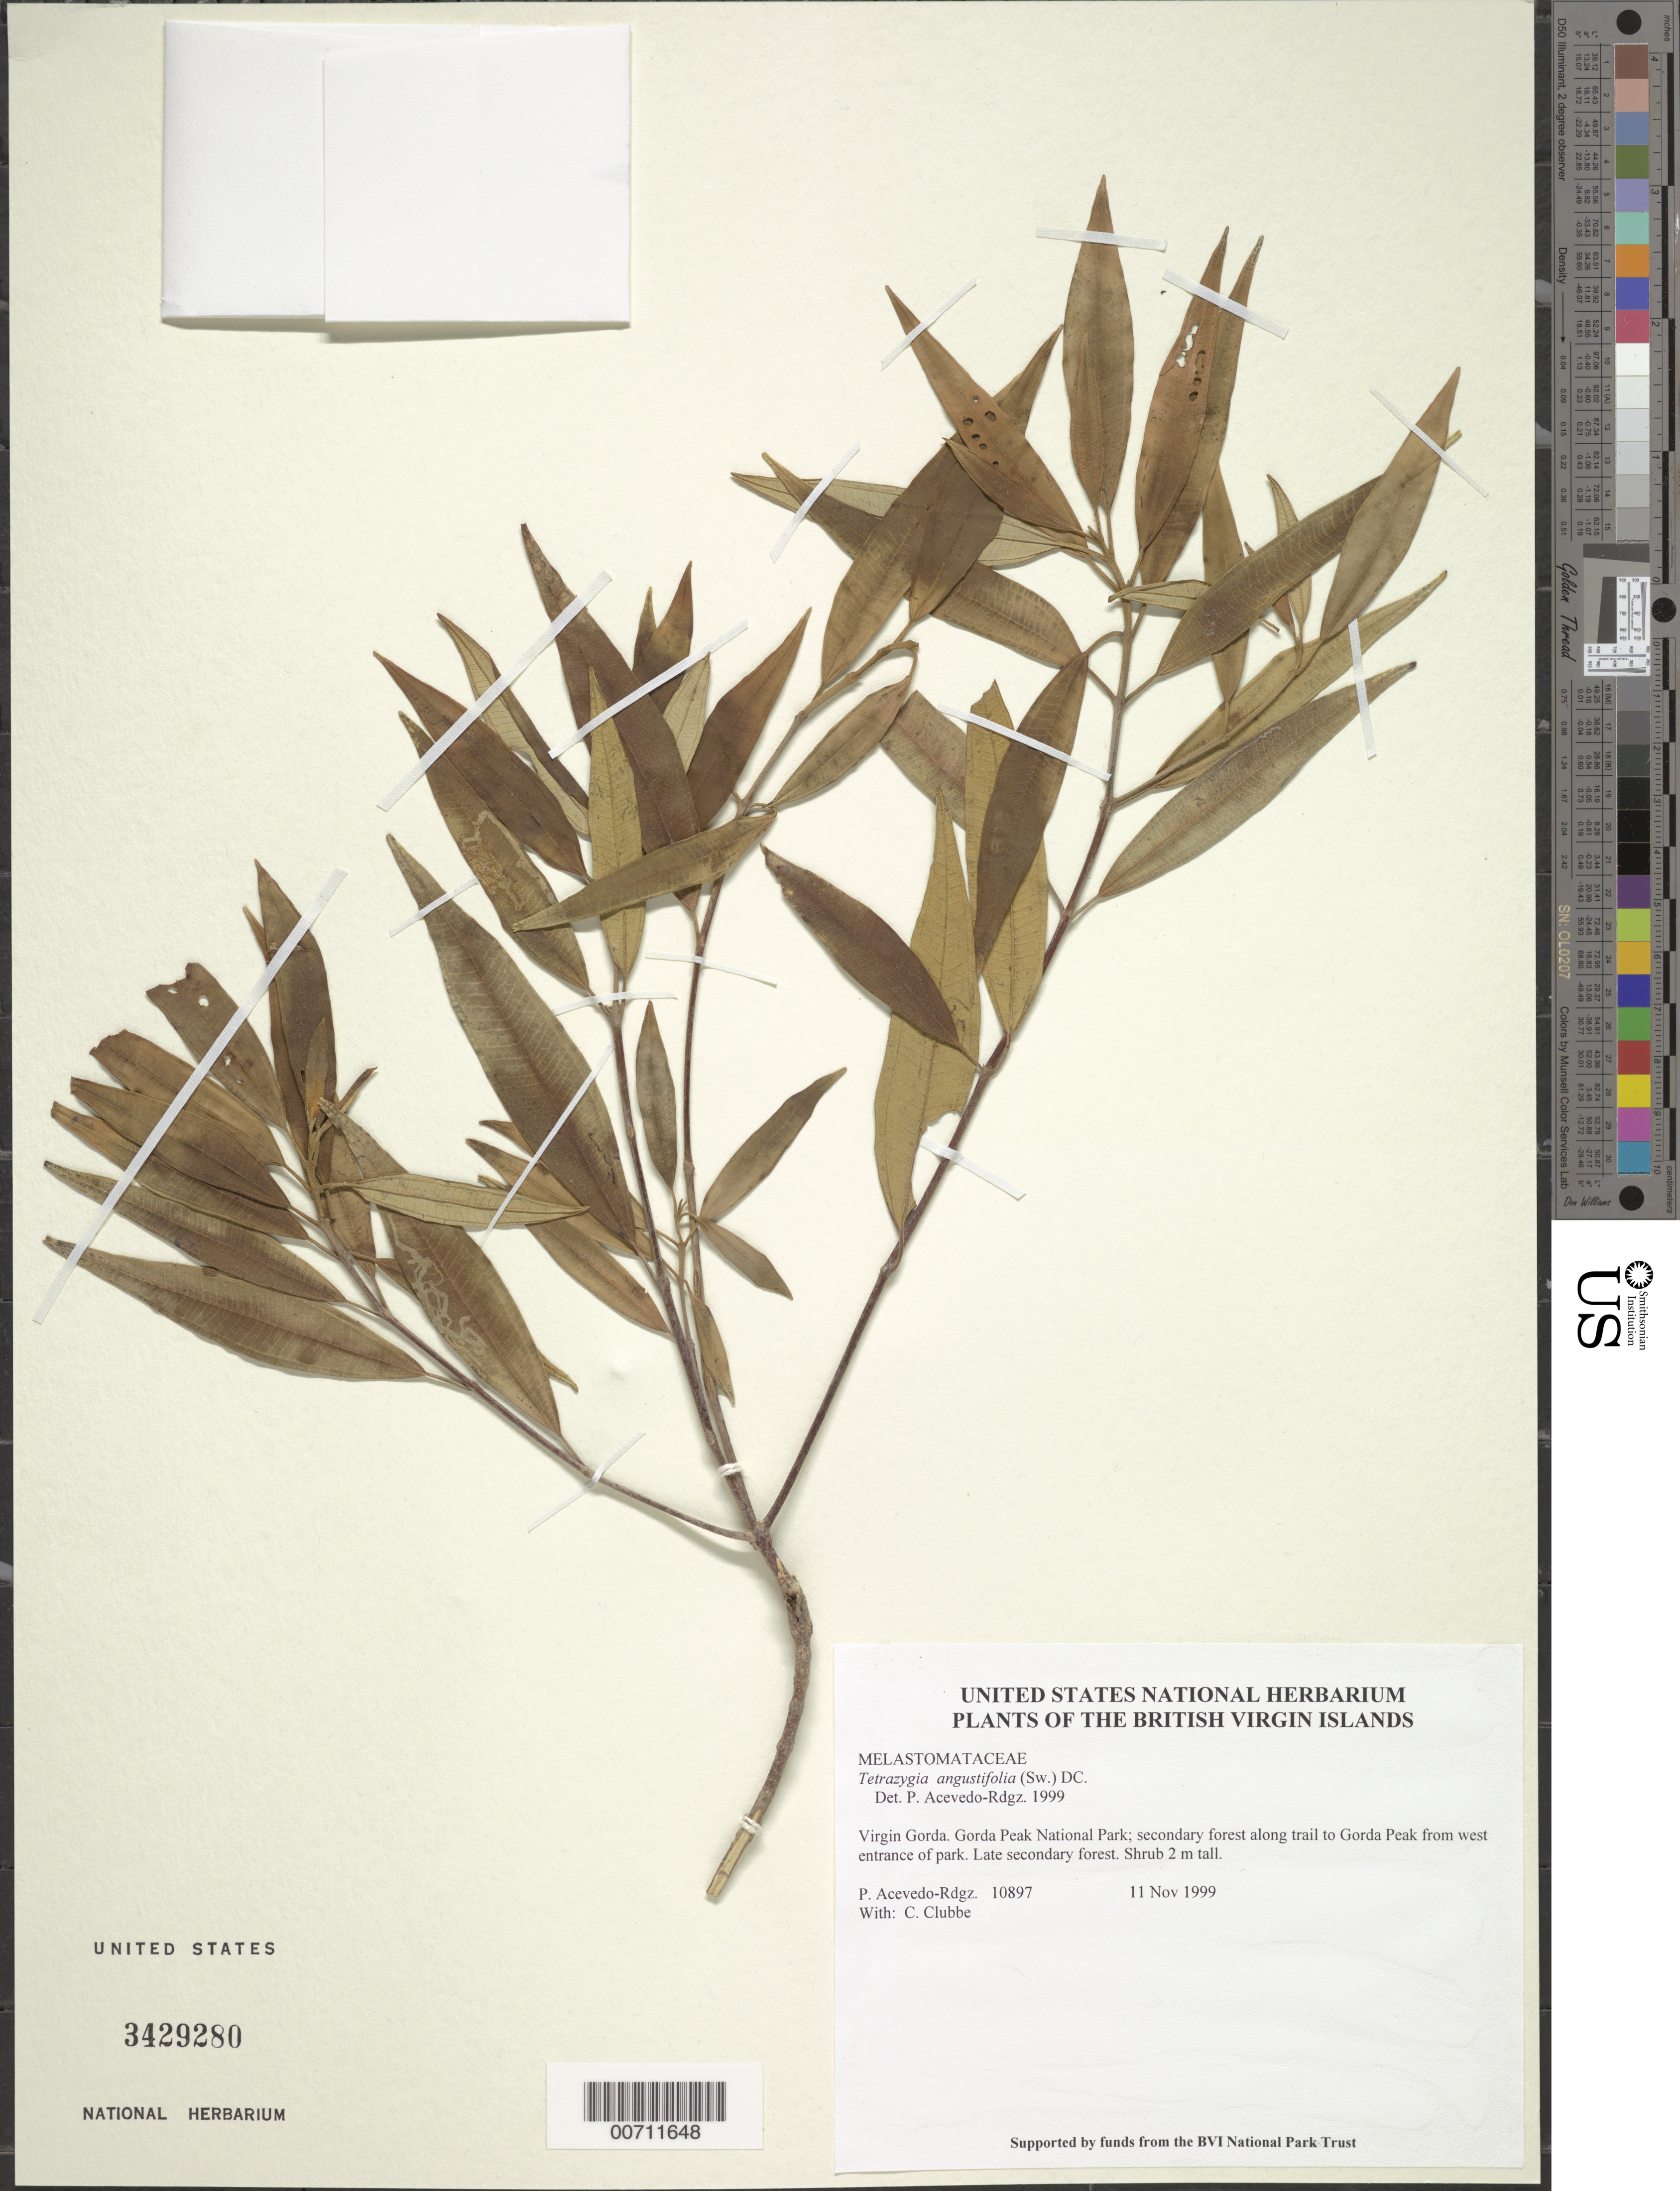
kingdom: Plantae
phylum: Tracheophyta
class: Magnoliopsida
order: Myrtales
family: Melastomataceae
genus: Tetrazygia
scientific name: Tetrazygia angustifolia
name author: (Sw.) DC.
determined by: Acevedo-Rodríguez, P., (BOT), Smithsonian Institution - National Museum of Natural History (UNITED STATES)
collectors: P. Acevedo-Rodr., C. Clubbe, M. Gillman & C. Hankamer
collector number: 10897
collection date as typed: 11 Nov 1999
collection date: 1999-11-11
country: British Virgin Islands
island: Virgin Gorda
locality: Gorda Peak National Park; secondary forest along trail to Gorda Peak from west entrance of park.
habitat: Late secondary forest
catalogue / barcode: US 3429280